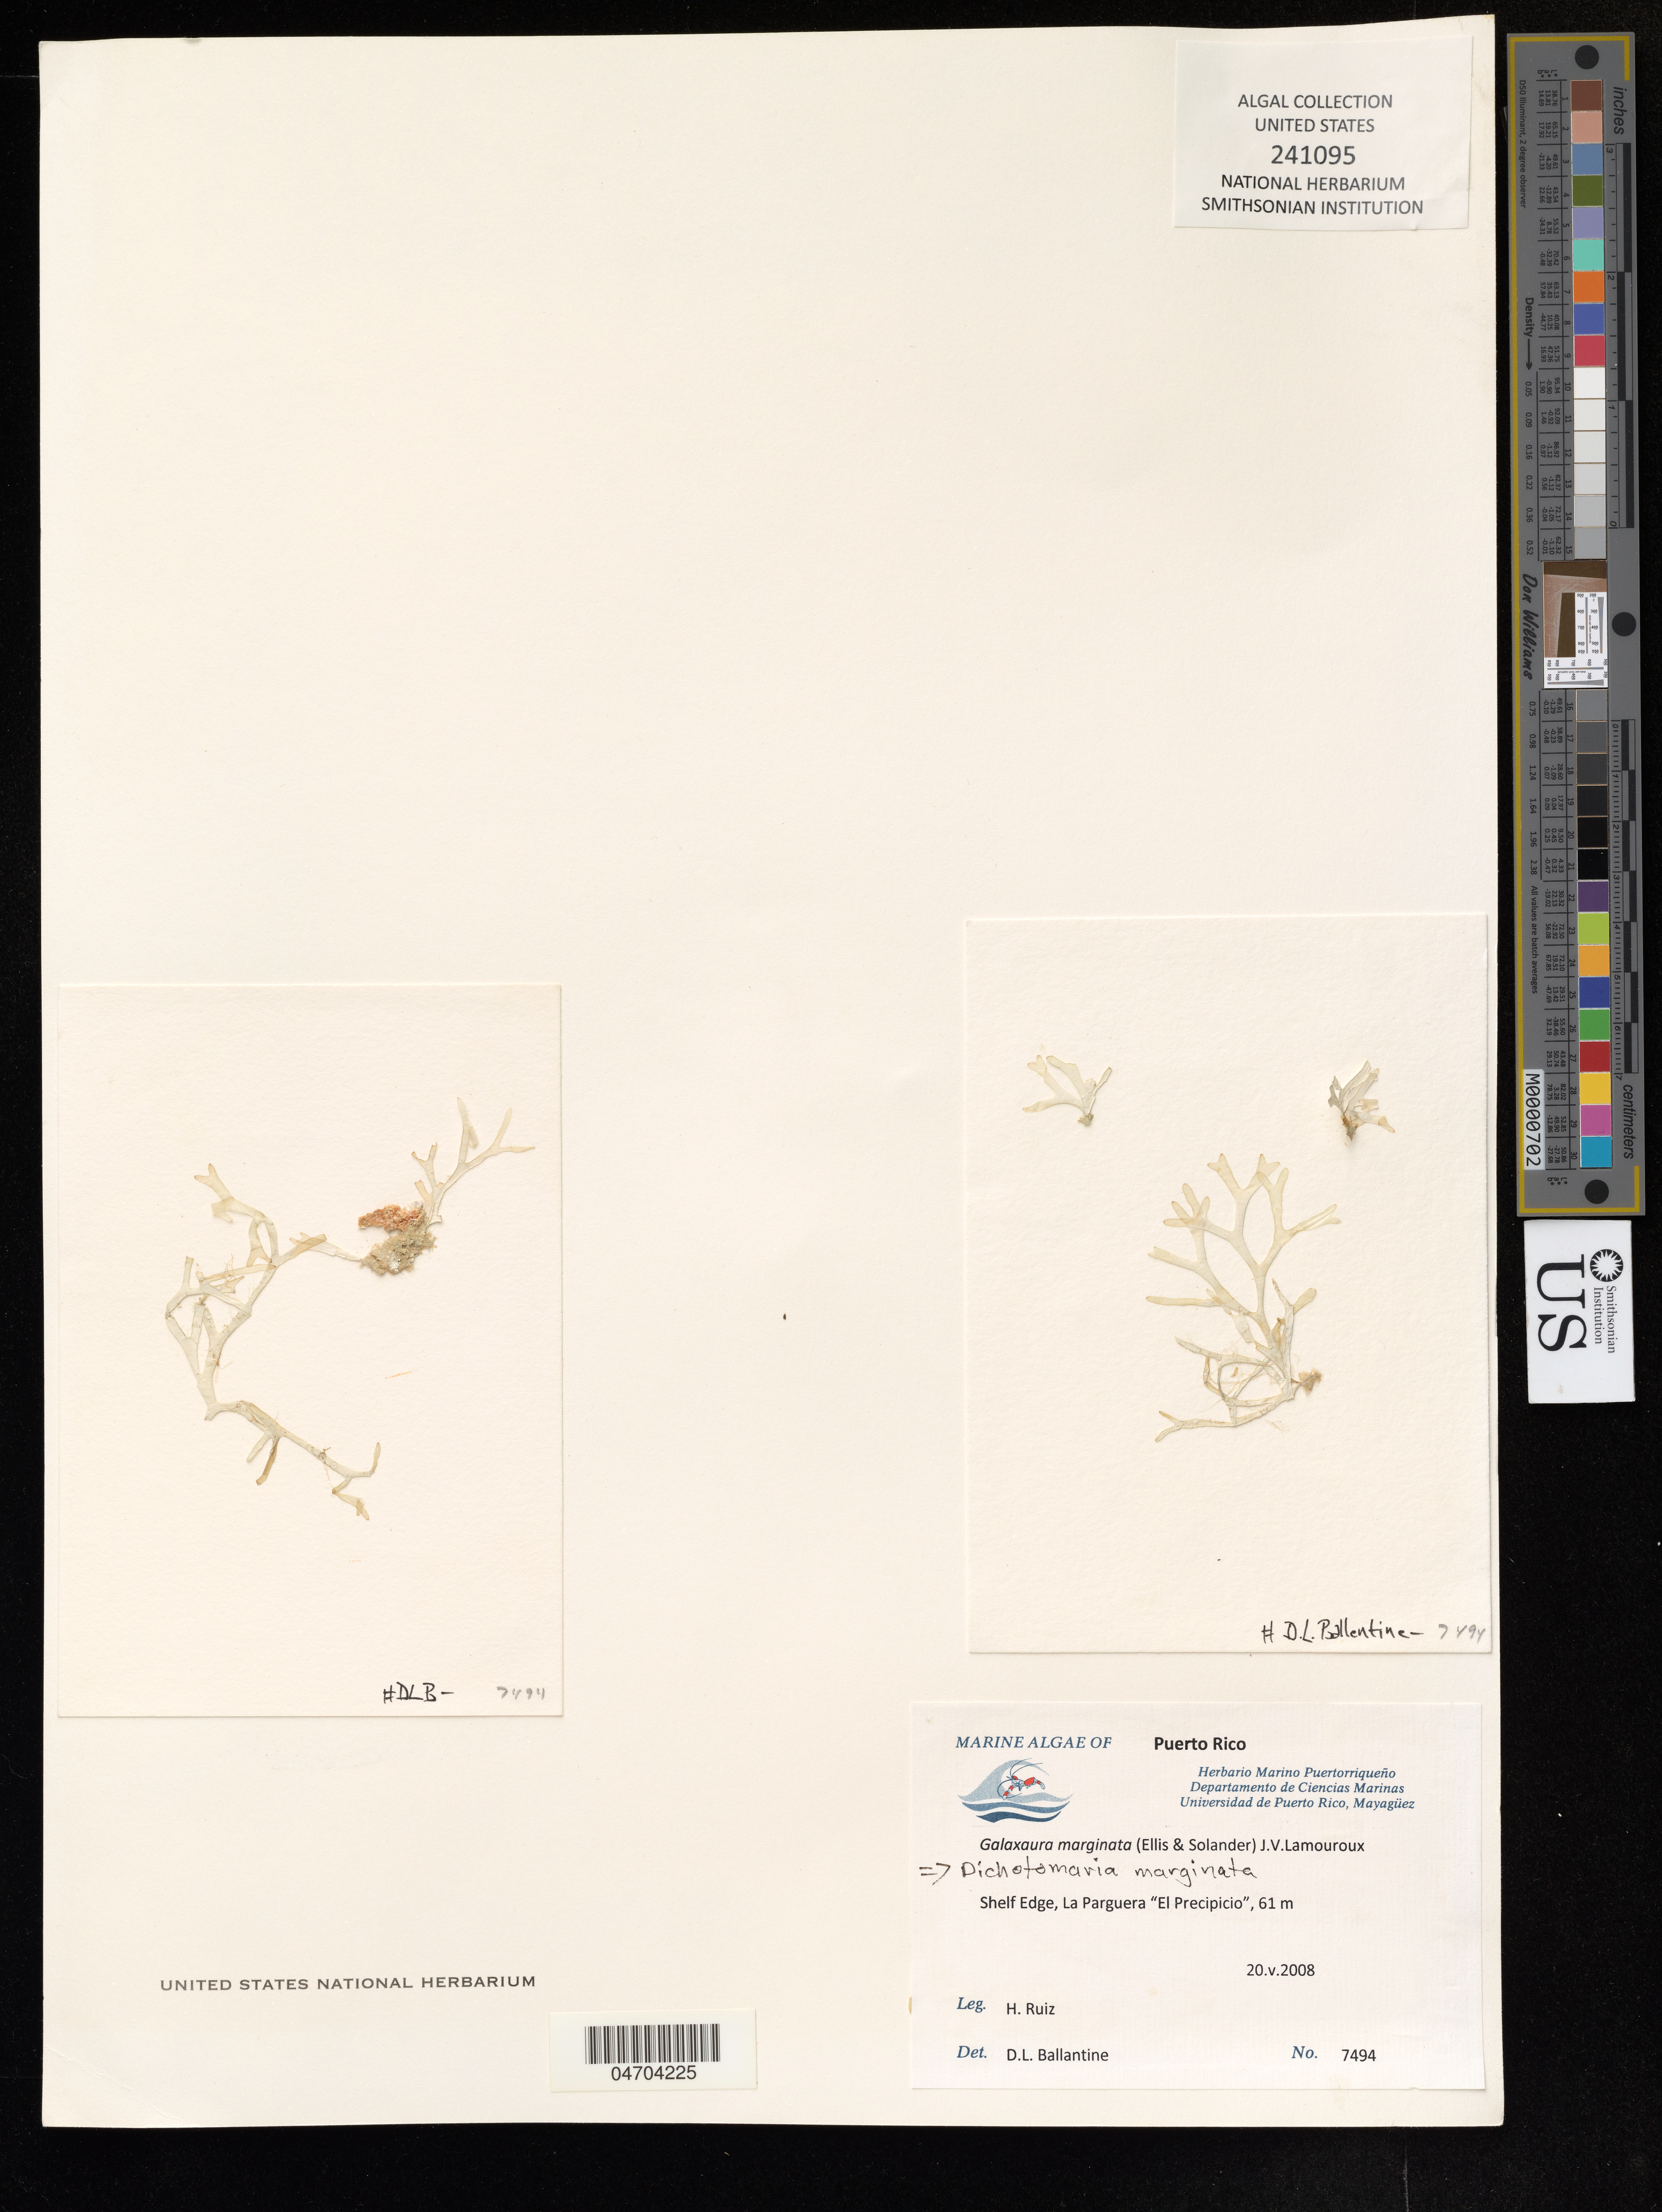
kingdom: Plantae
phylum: Rhodophyta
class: Florideophyceae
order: Nemaliales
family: Galaxauraceae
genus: Dichotomaria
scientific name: Dichotomaria marginata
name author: (J. Ellis & Sol.) Lam.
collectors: H. Ruiz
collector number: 7494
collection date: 2008-05-20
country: Puerto Rico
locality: Shelf Edge, La Parguera "El Precipio".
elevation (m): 61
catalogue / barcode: US 241095